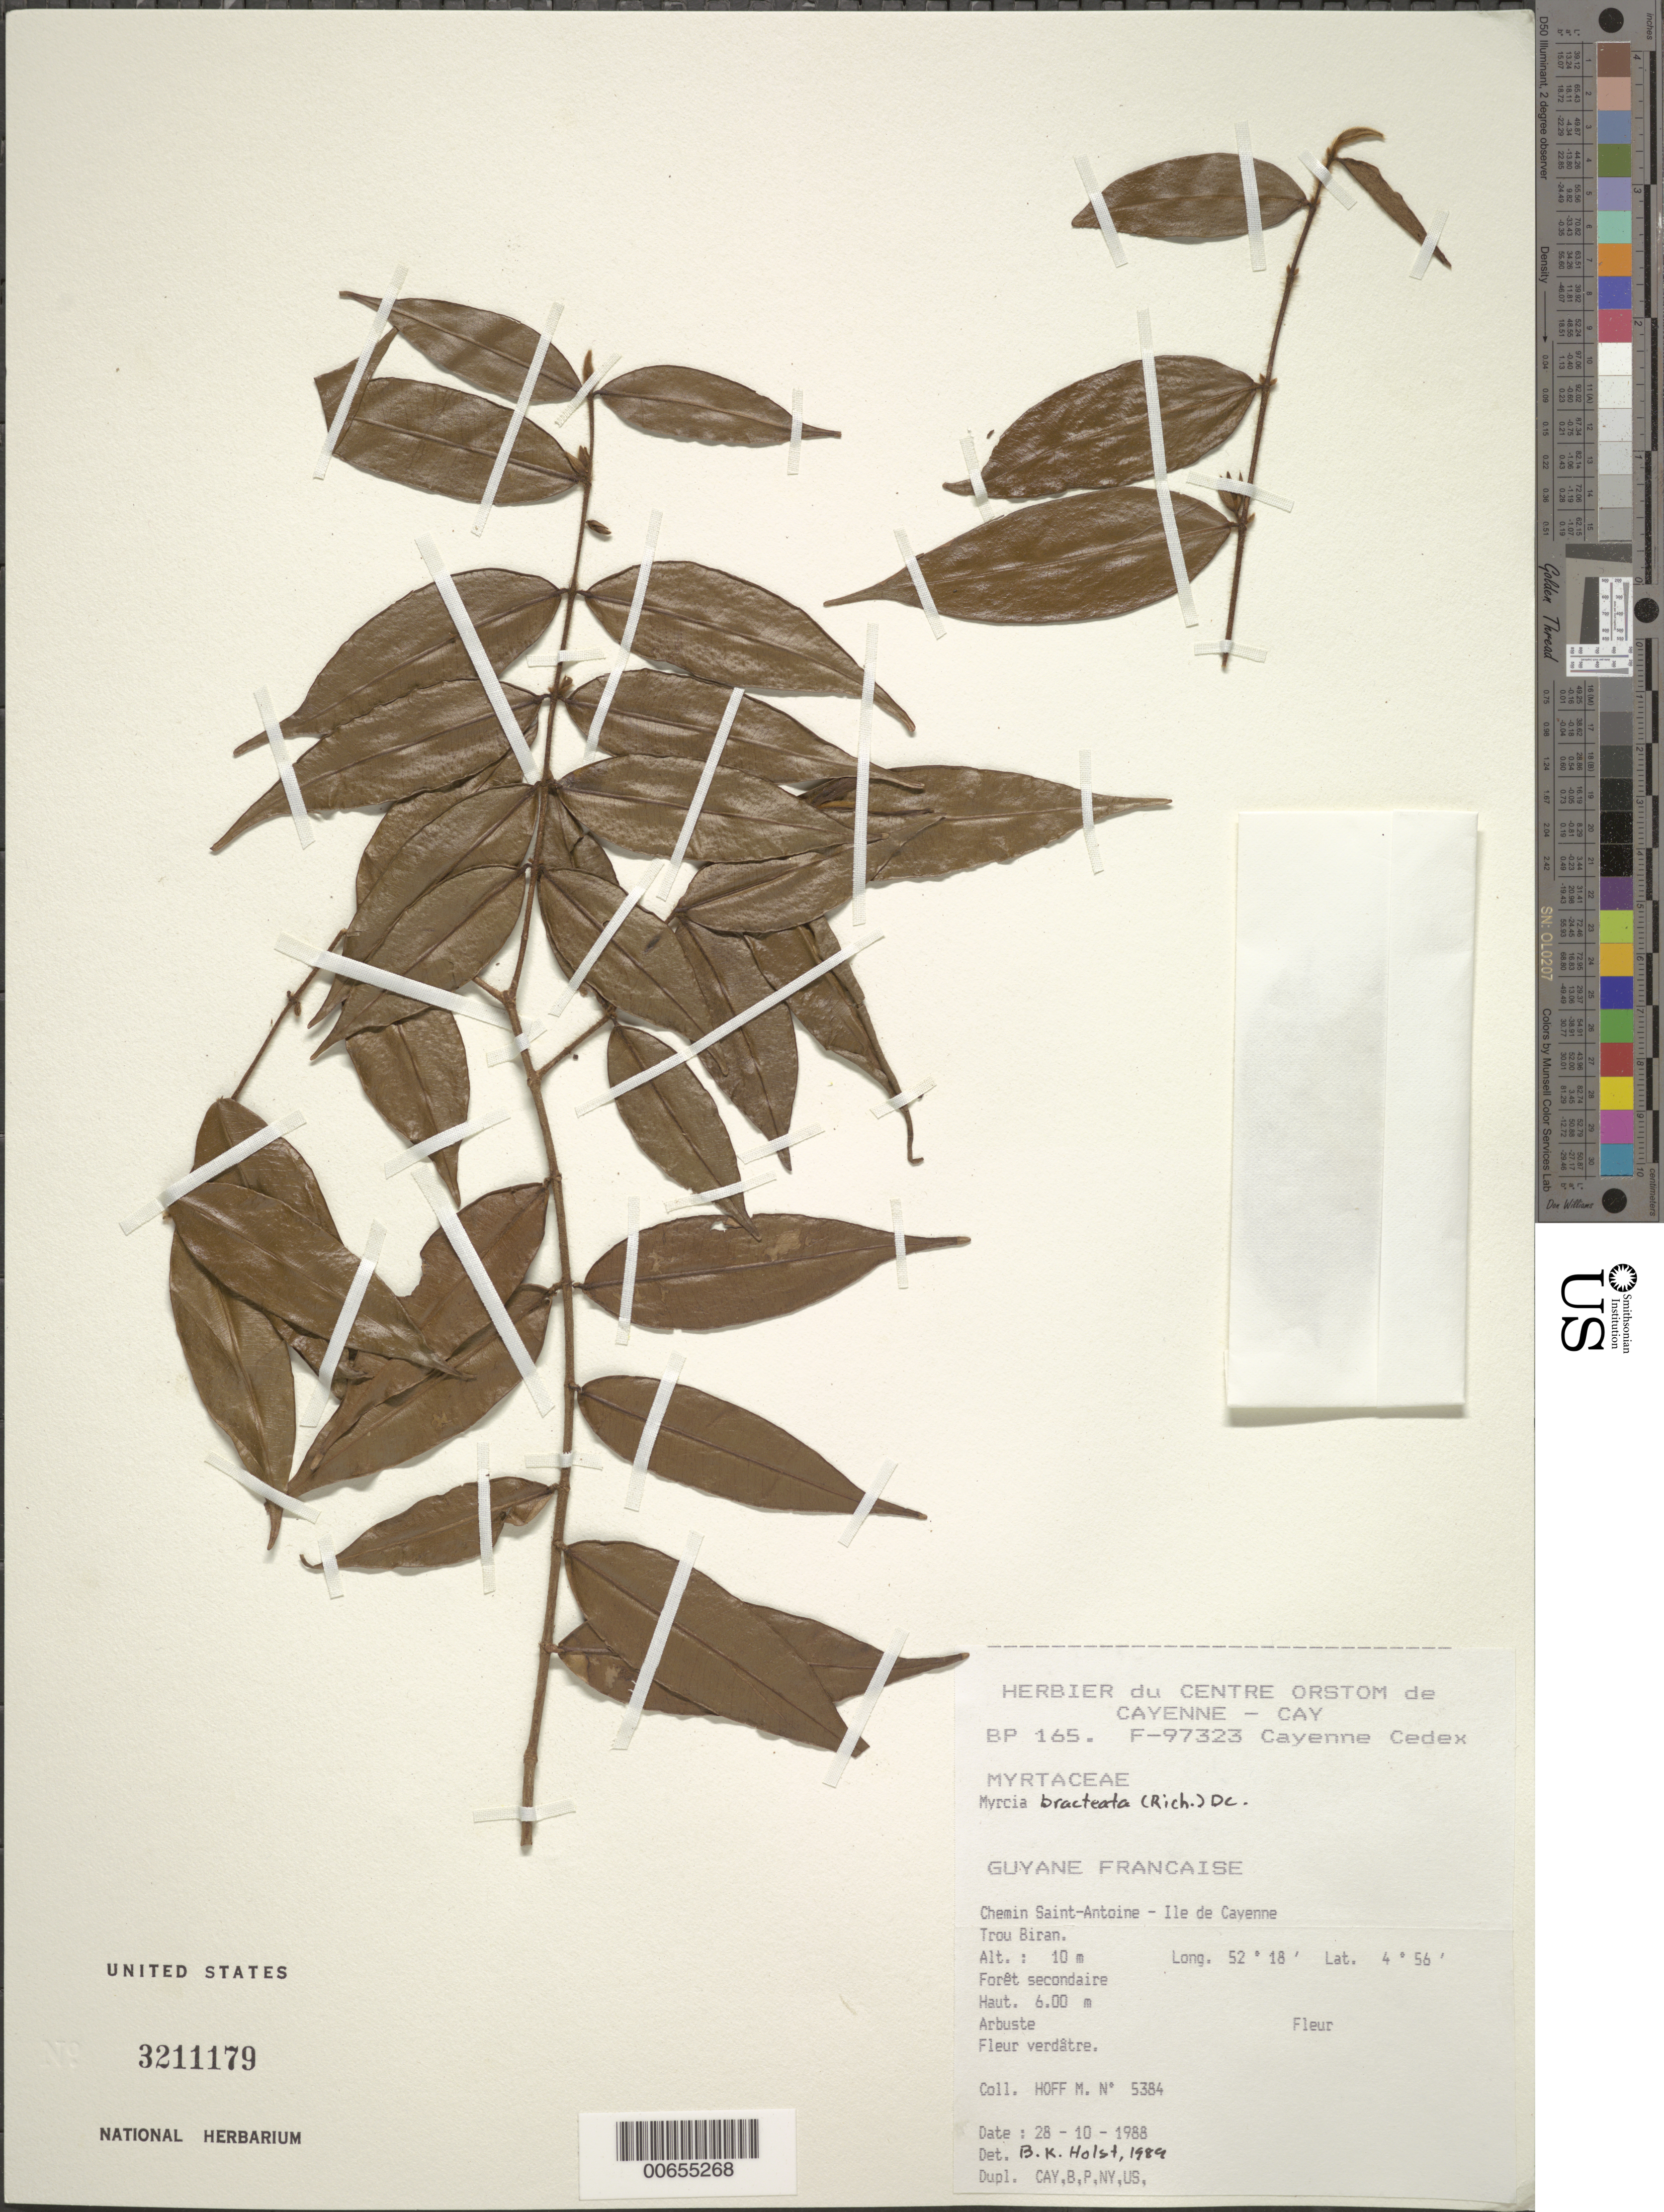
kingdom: Plantae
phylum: Tracheophyta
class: Magnoliopsida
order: Myrtales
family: Myrtaceae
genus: Myrcia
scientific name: Myrcia bracteata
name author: (Rich.) DC.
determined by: Holst, Bruce K.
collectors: M. Hoff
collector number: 5384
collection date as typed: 28-Oct-88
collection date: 1988-10-28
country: French Guiana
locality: Chemin Saint-Antoine, Ile de Cayenne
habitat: Secondary forest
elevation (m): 10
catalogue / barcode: US 3211179